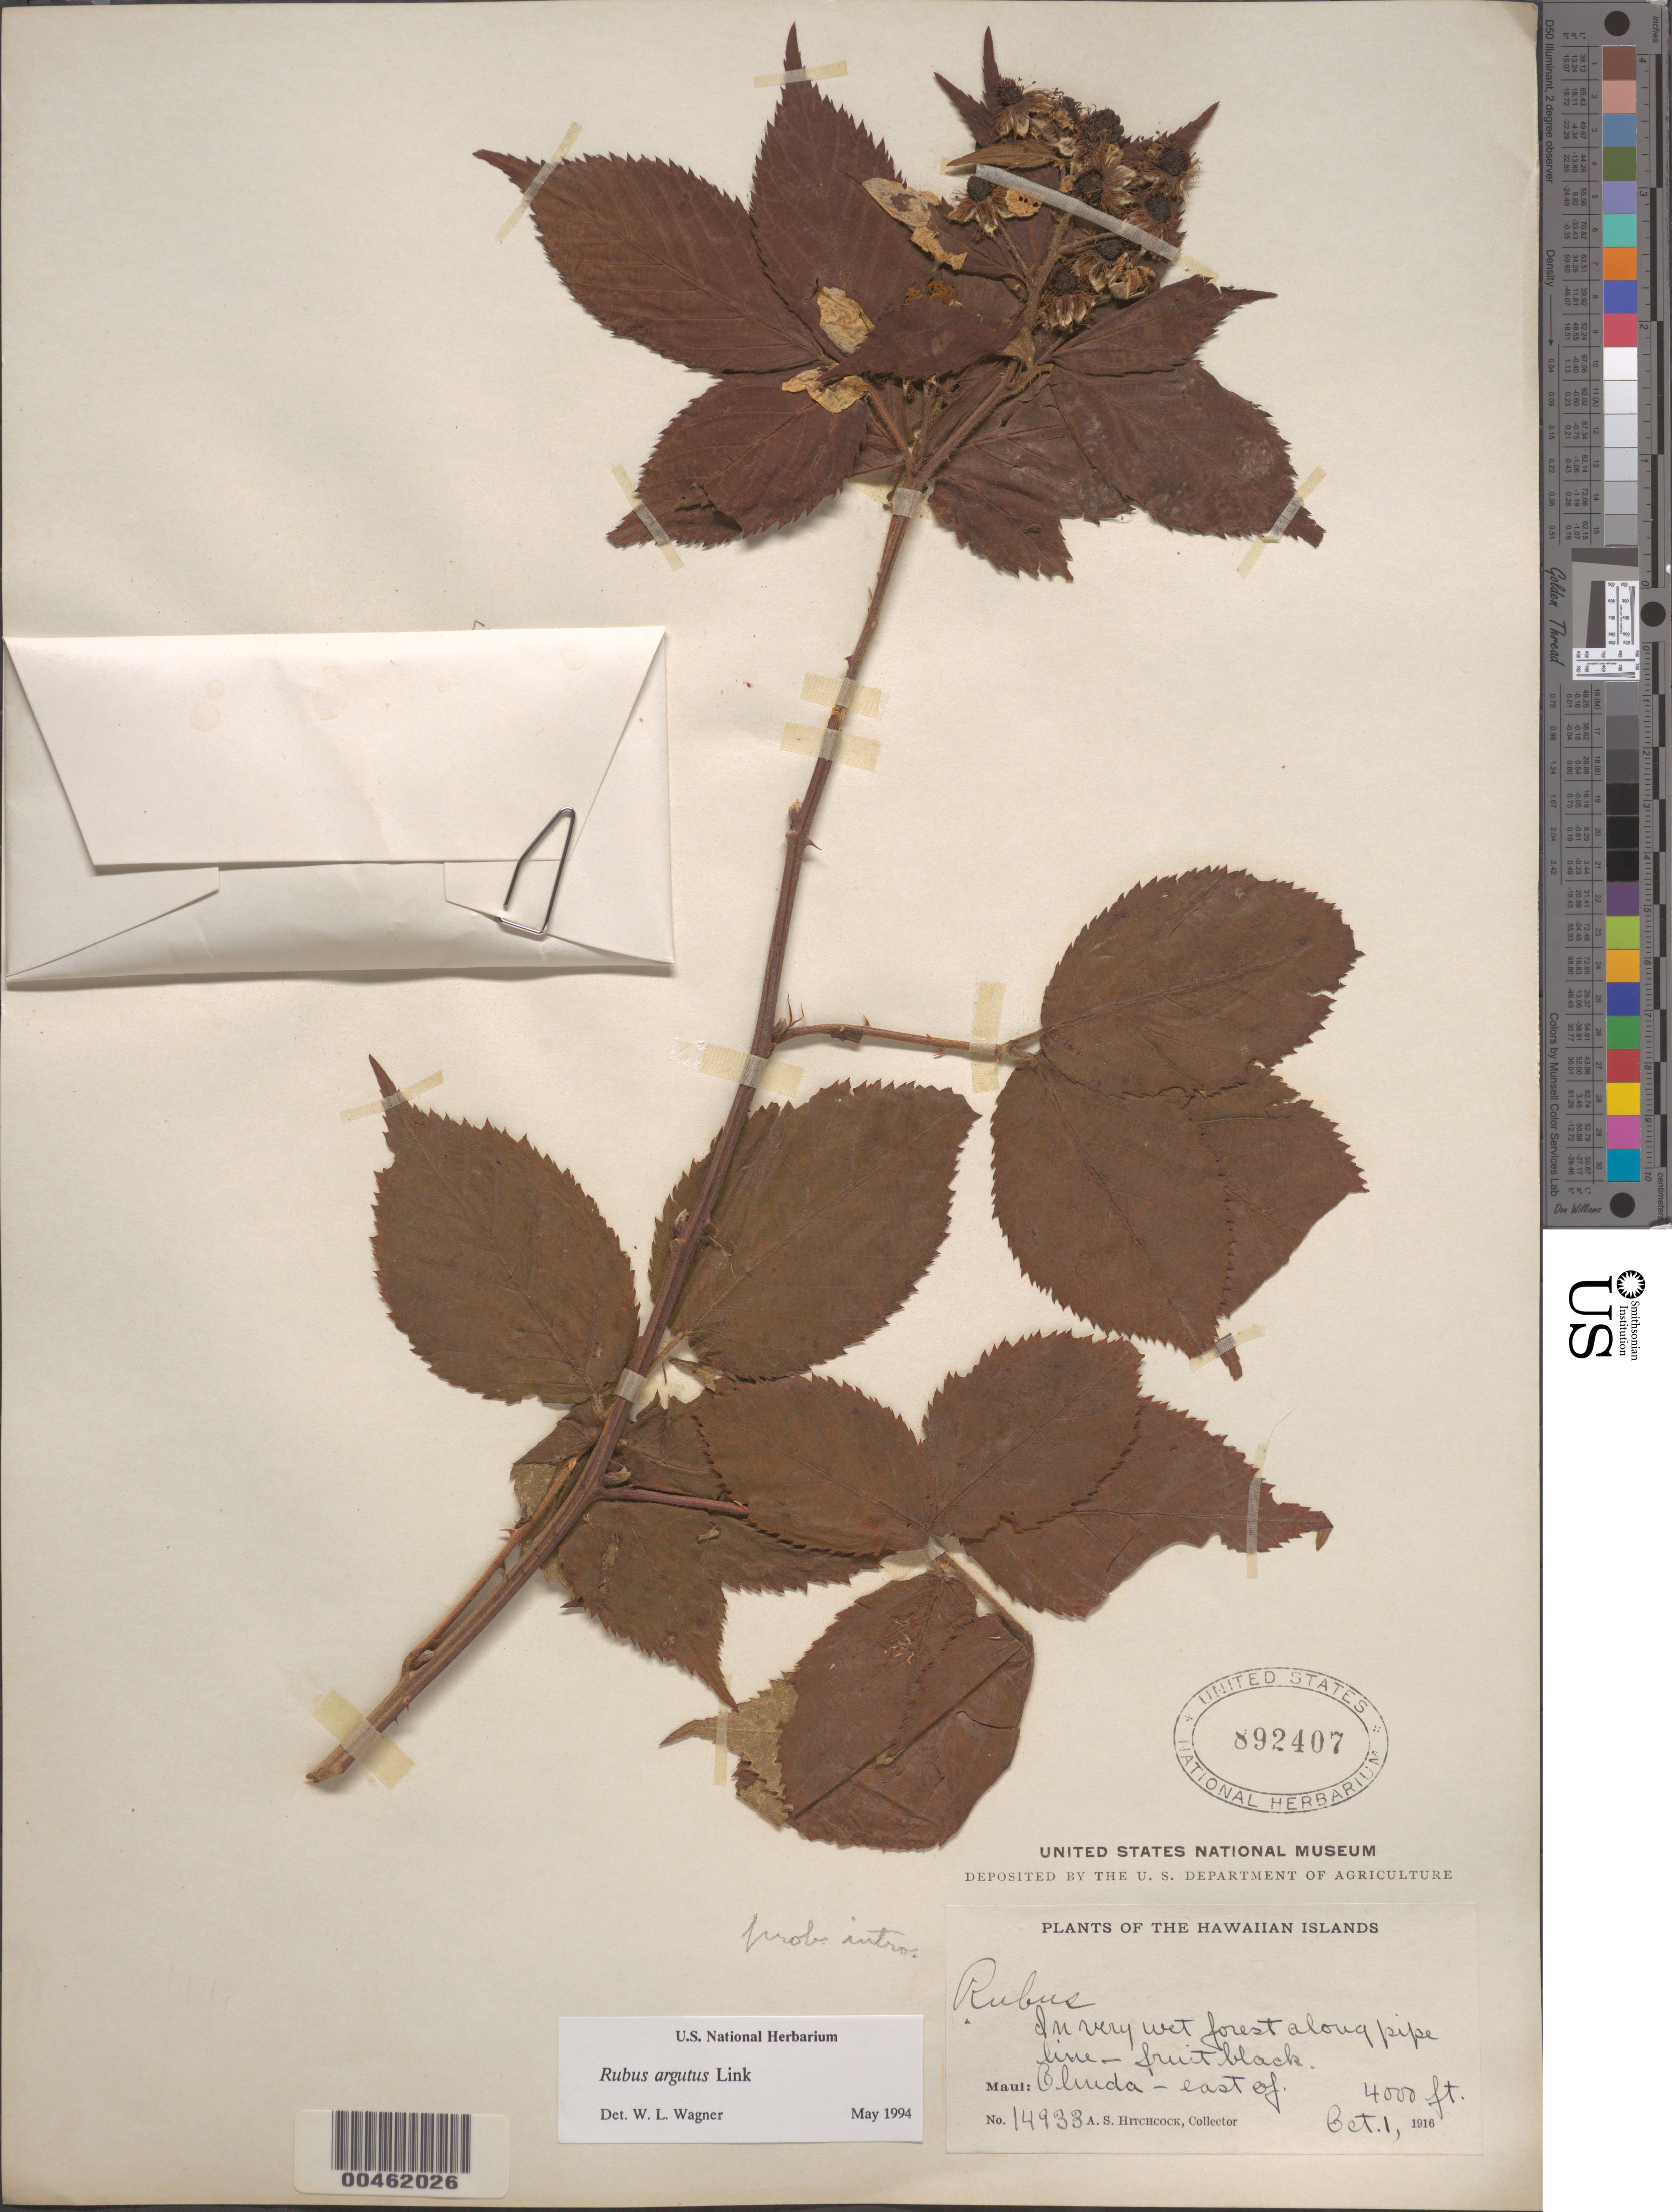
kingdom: Plantae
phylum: Tracheophyta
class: Magnoliopsida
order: Rosales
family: Rosaceae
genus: Rubus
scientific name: Rubus argutus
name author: Link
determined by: Wagner, W. L., (BOT), Smithsonian Institution - National Museum of Natural History (UNITED STATES)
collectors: A. S. Hitchcock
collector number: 14933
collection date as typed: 1 Oct 1916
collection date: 1916-10-01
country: United States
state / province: Hawaii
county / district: Maui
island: Maui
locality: Olinda, E of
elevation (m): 1219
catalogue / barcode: US 892407